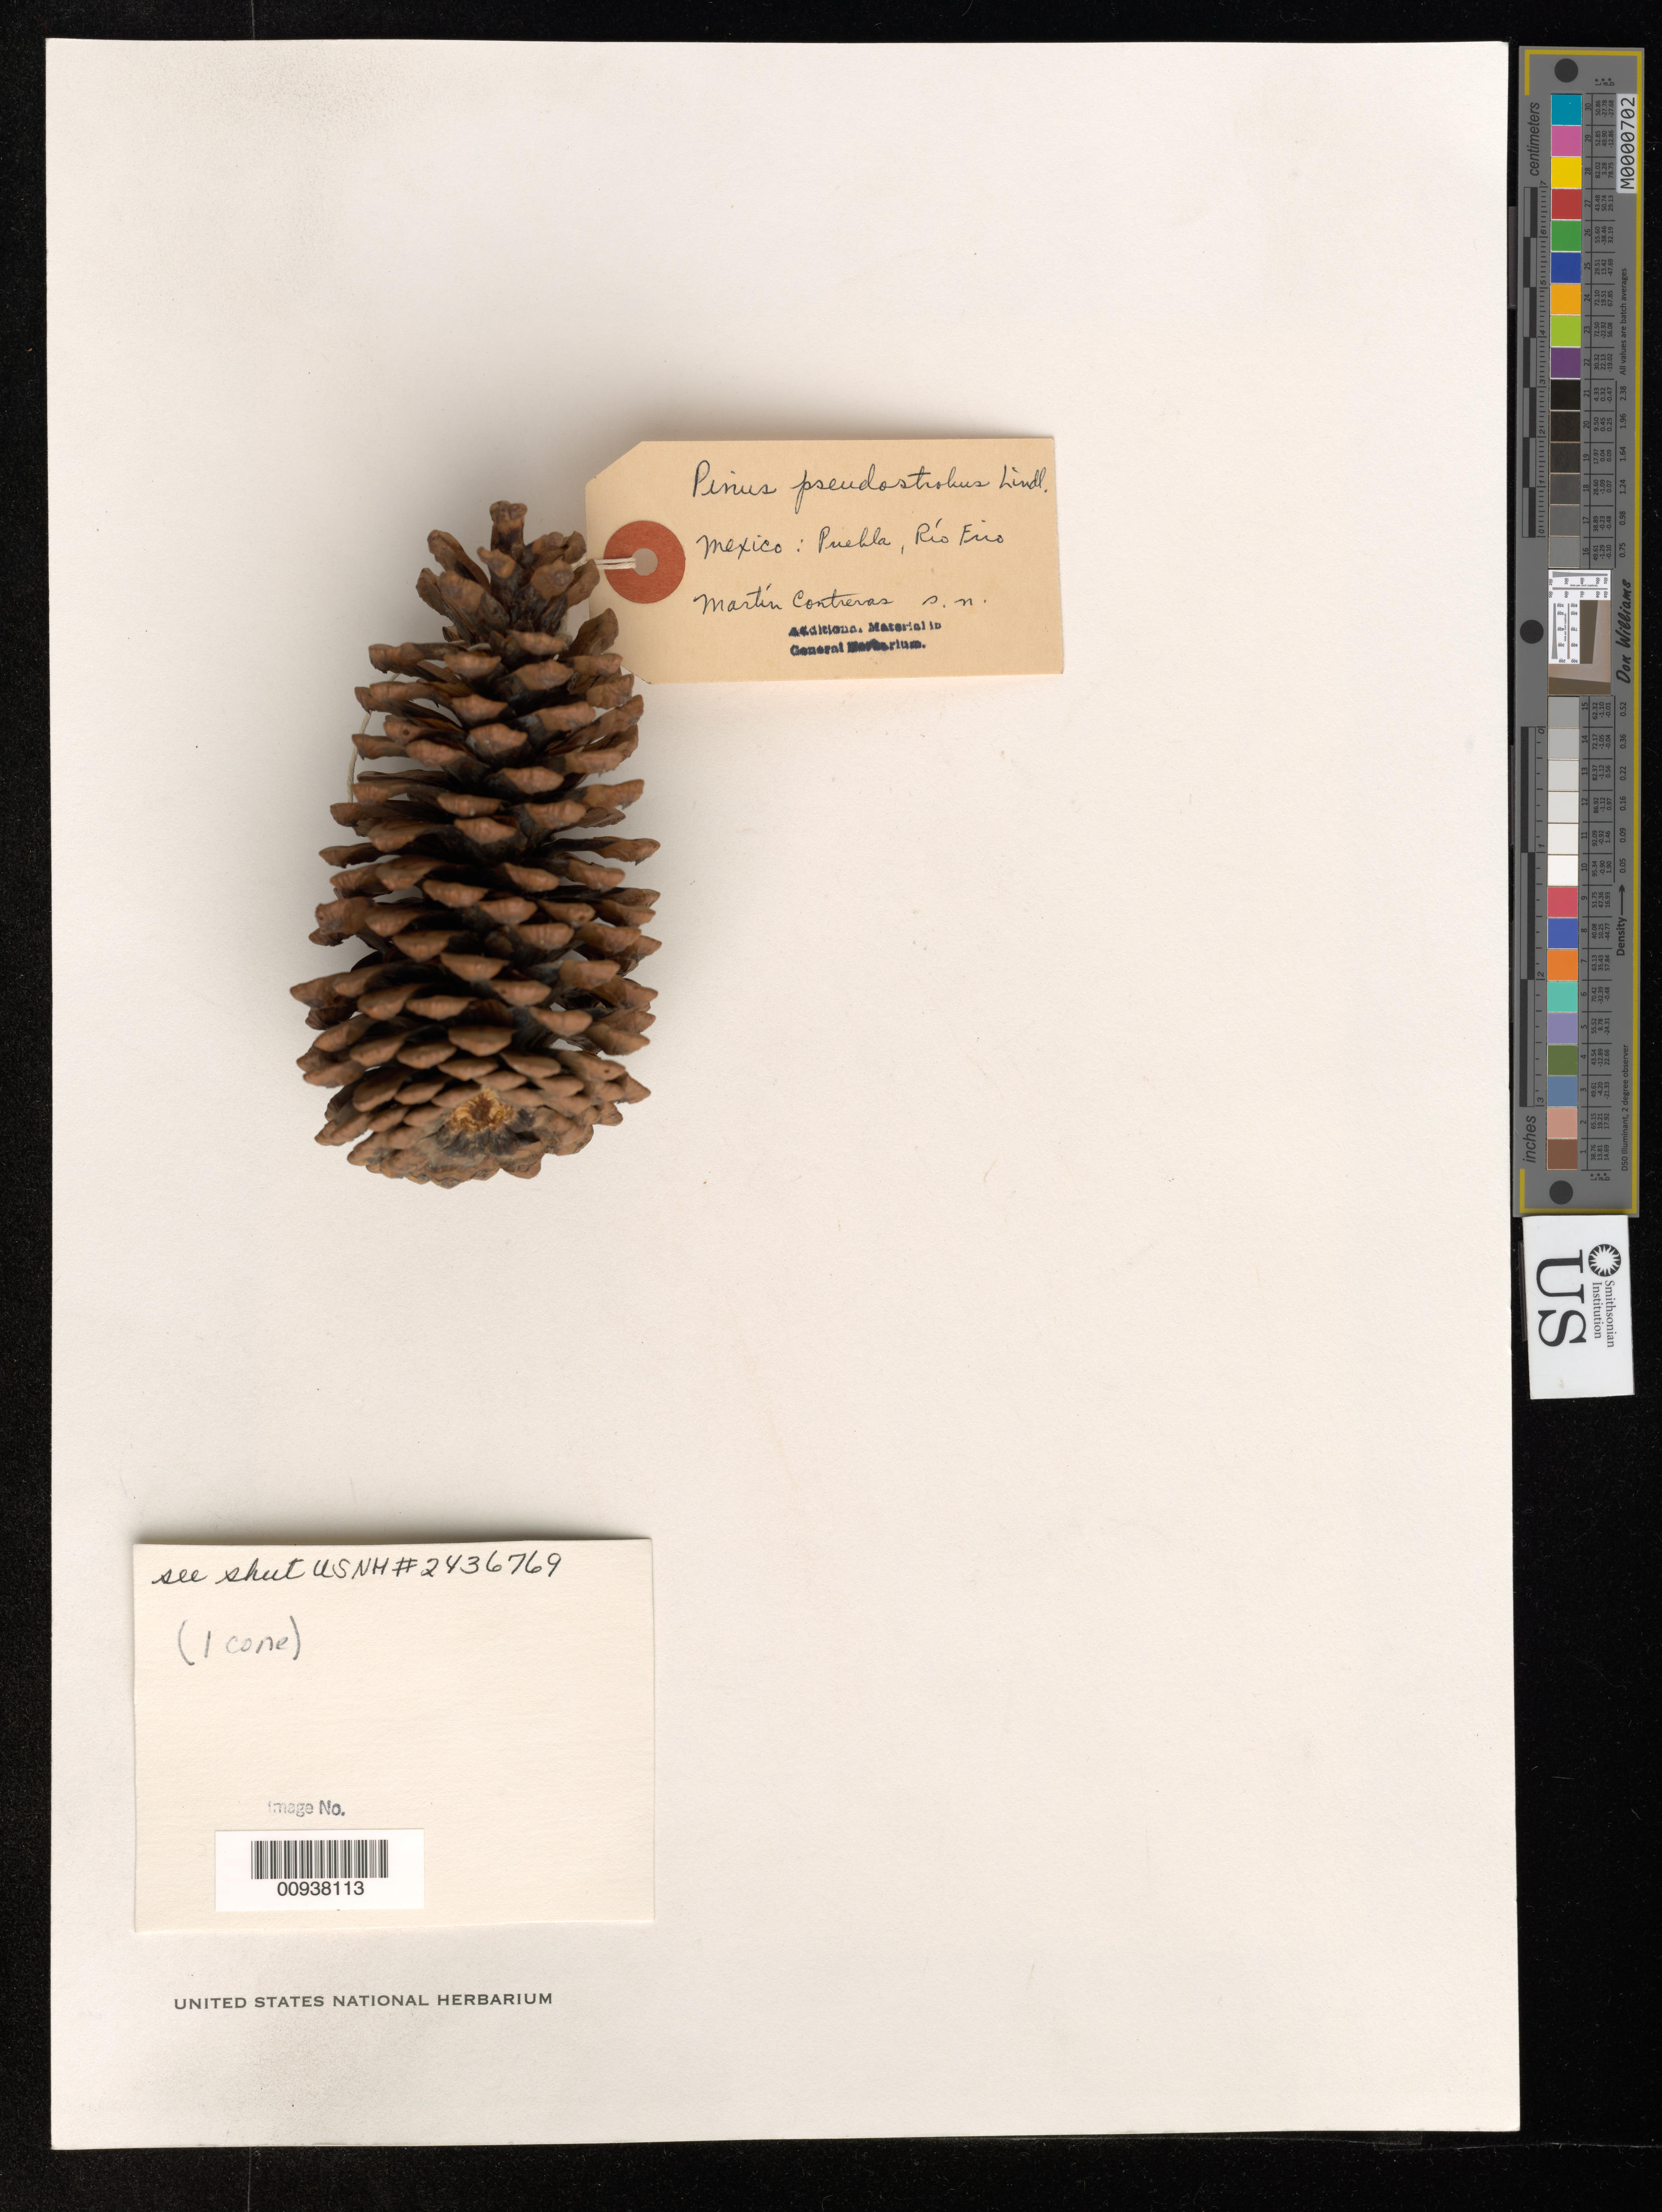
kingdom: Plantae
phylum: Tracheophyta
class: Pinopsida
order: Pinales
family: Pinaceae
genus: Pinus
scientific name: Pinus pseudostrobus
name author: Lindl.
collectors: Contreras, M.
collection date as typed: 02 Nov 1962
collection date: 1962-11-02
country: Mexico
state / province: Puebla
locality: Río Frío.